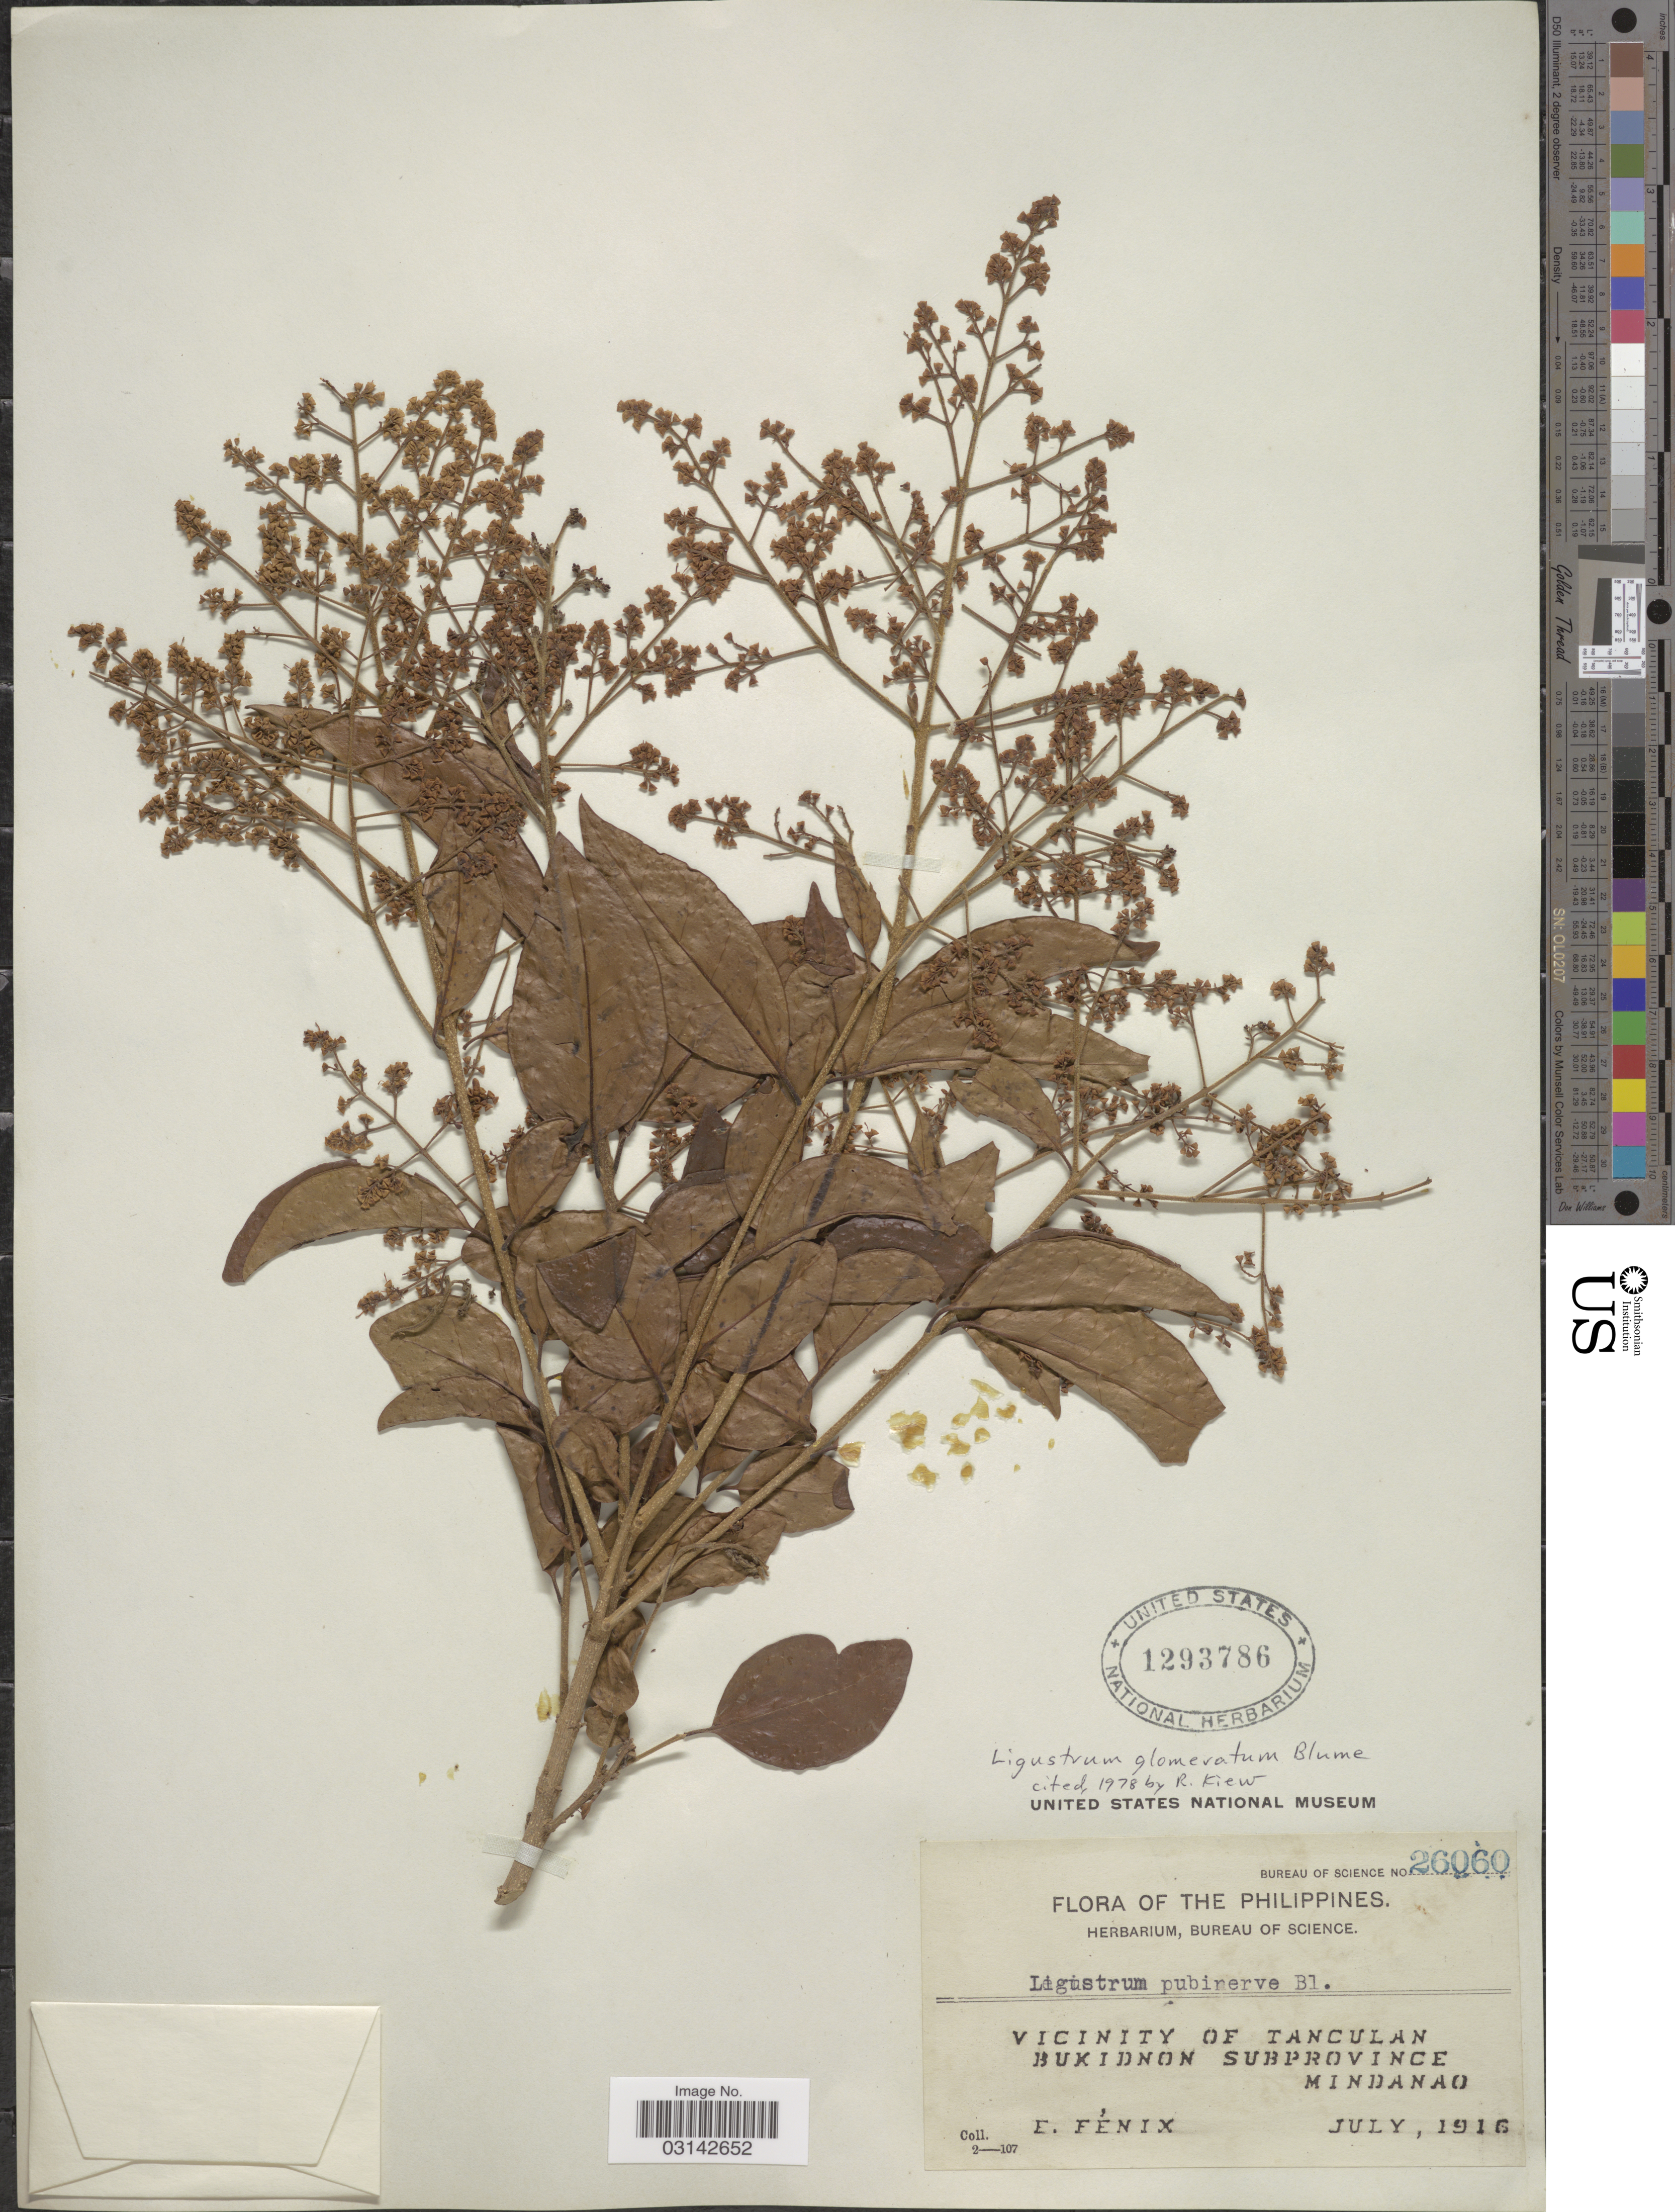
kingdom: Plantae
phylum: Tracheophyta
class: Magnoliopsida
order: Lamiales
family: Oleaceae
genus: Ligustrum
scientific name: Ligustrum sp.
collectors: E. Fénix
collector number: Bureau of Science 26060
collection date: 1916-07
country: Philippines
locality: Vicinity of Tanculuan, Bukidnon Subprovince, Mindanao.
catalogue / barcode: US 1293786